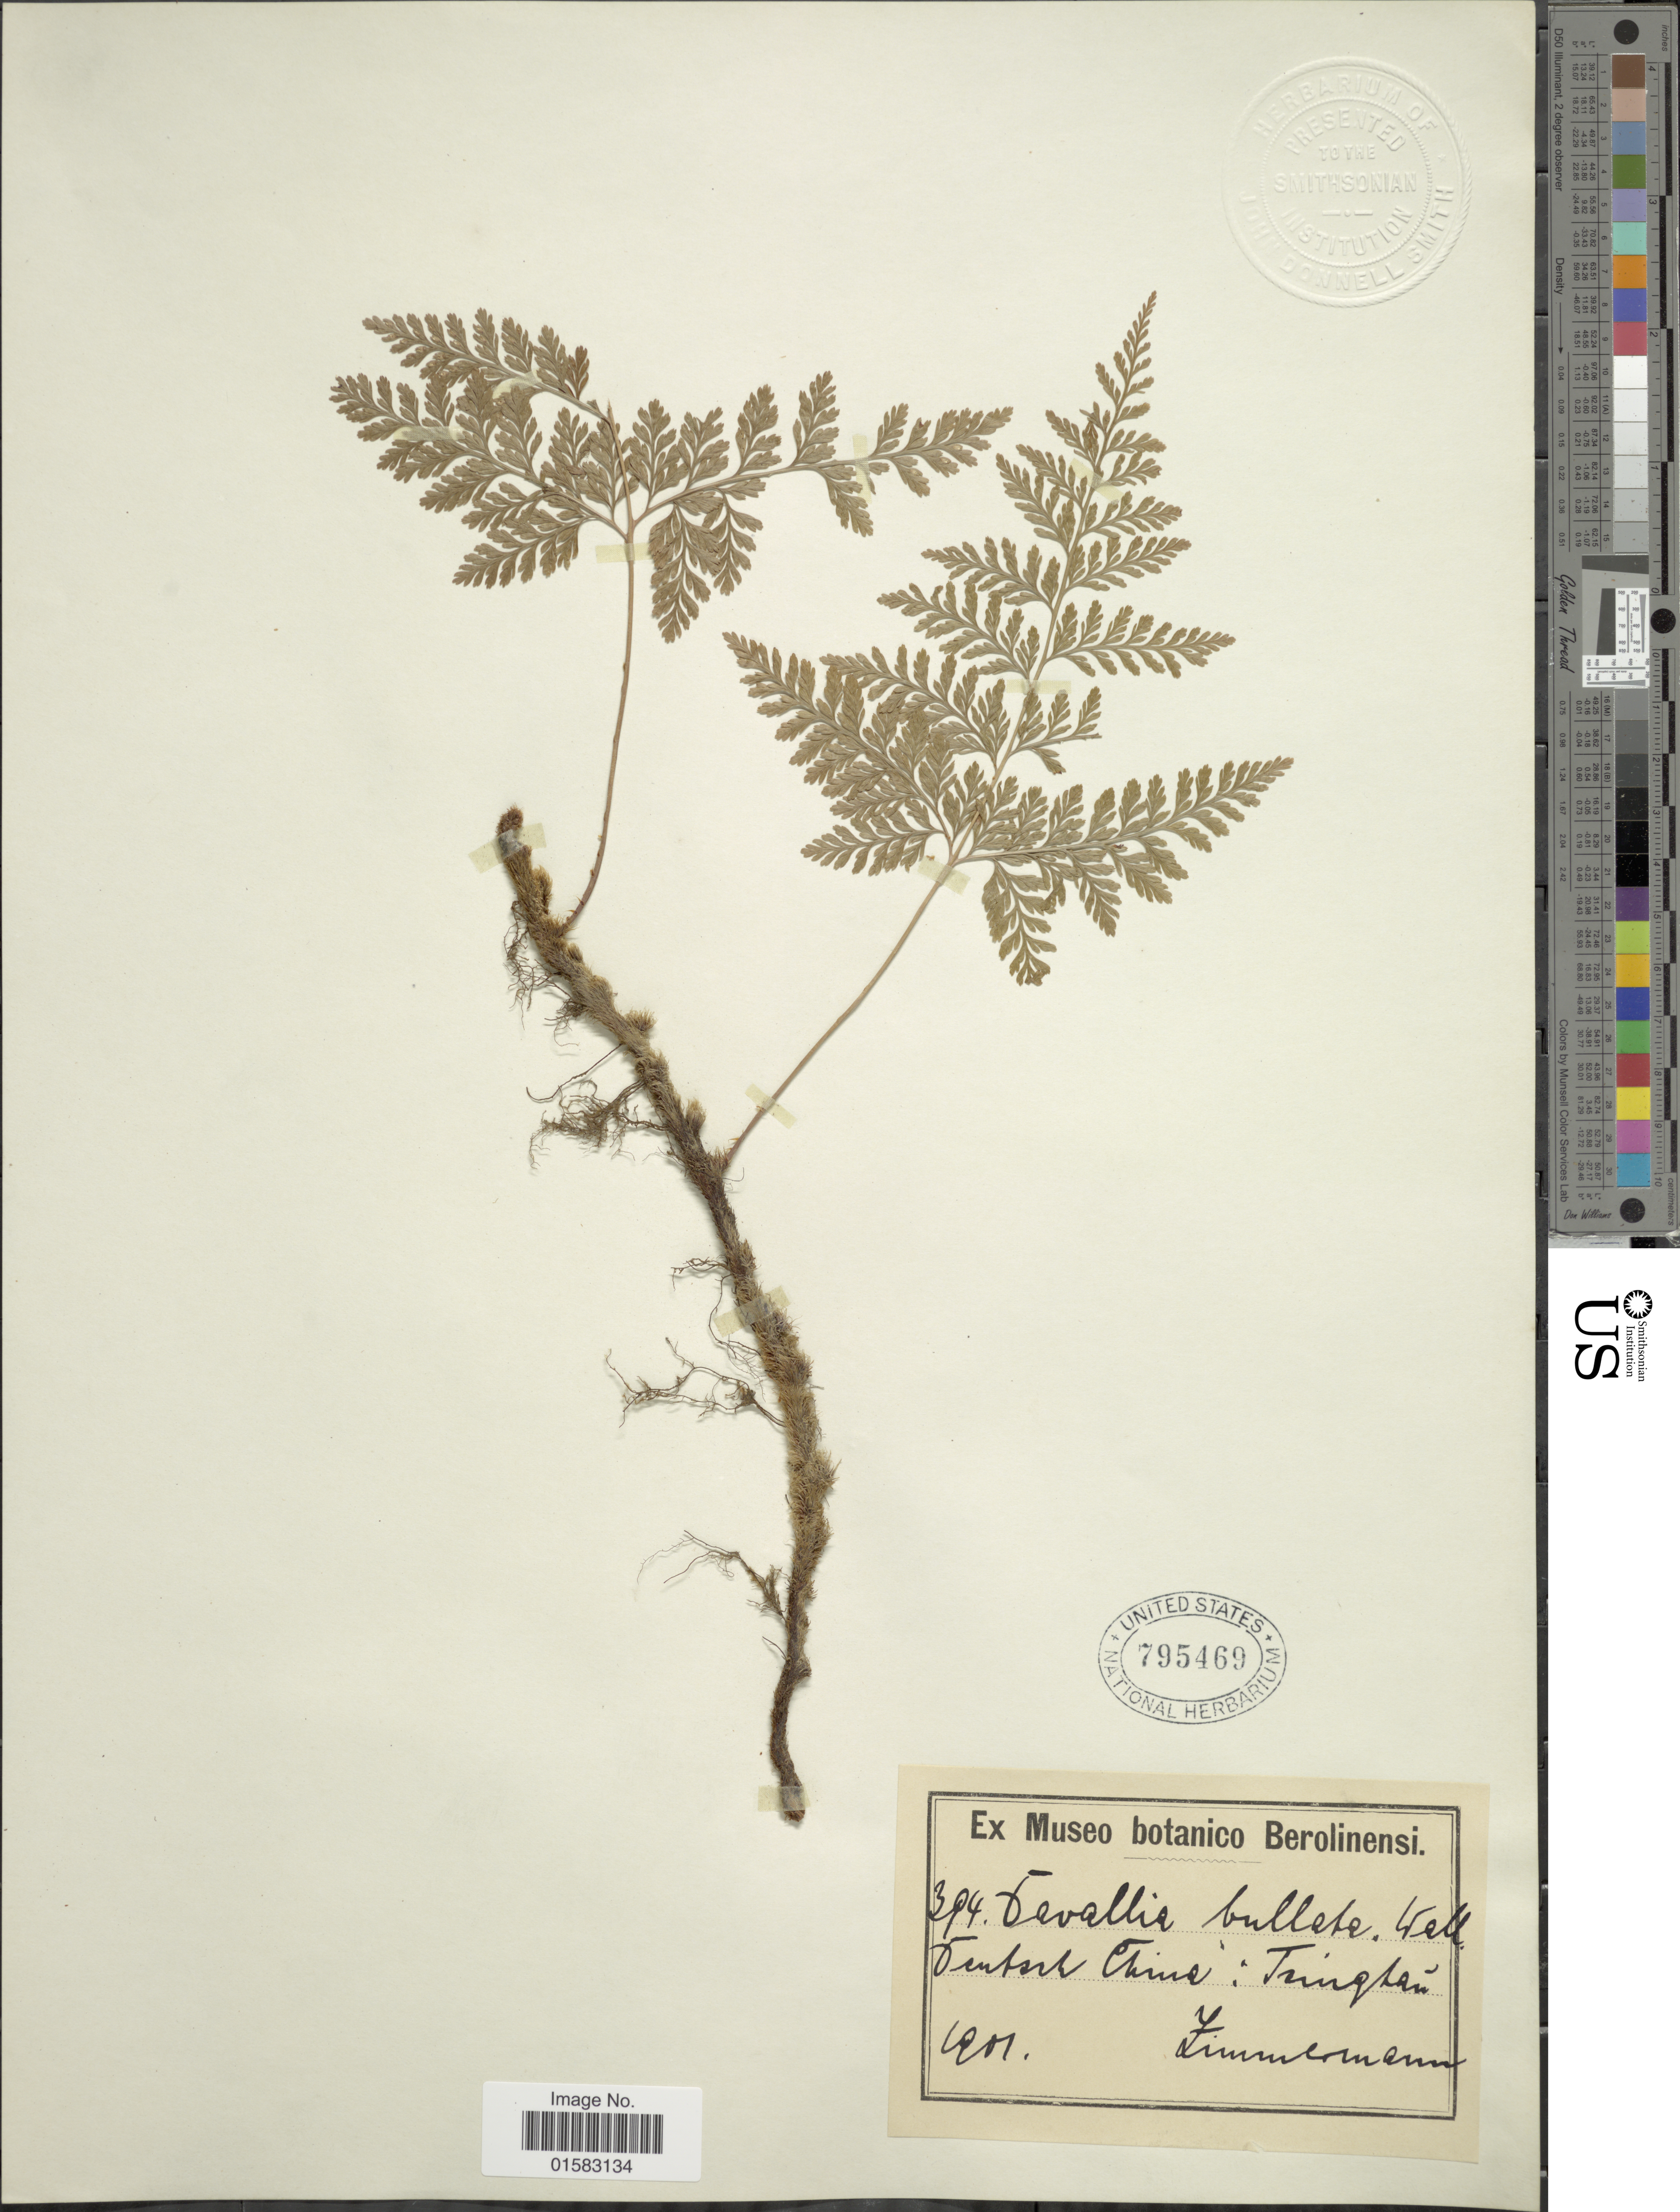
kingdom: Plantae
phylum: Tracheophyta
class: Polypodiopsida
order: Polypodiales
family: Davalliaceae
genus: Davallia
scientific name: Davallia trichomanoides var. trichomanoides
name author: Blume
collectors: -. Zimmermann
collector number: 394*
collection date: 1901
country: China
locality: Tentork, Tsingtan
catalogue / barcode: US 795469